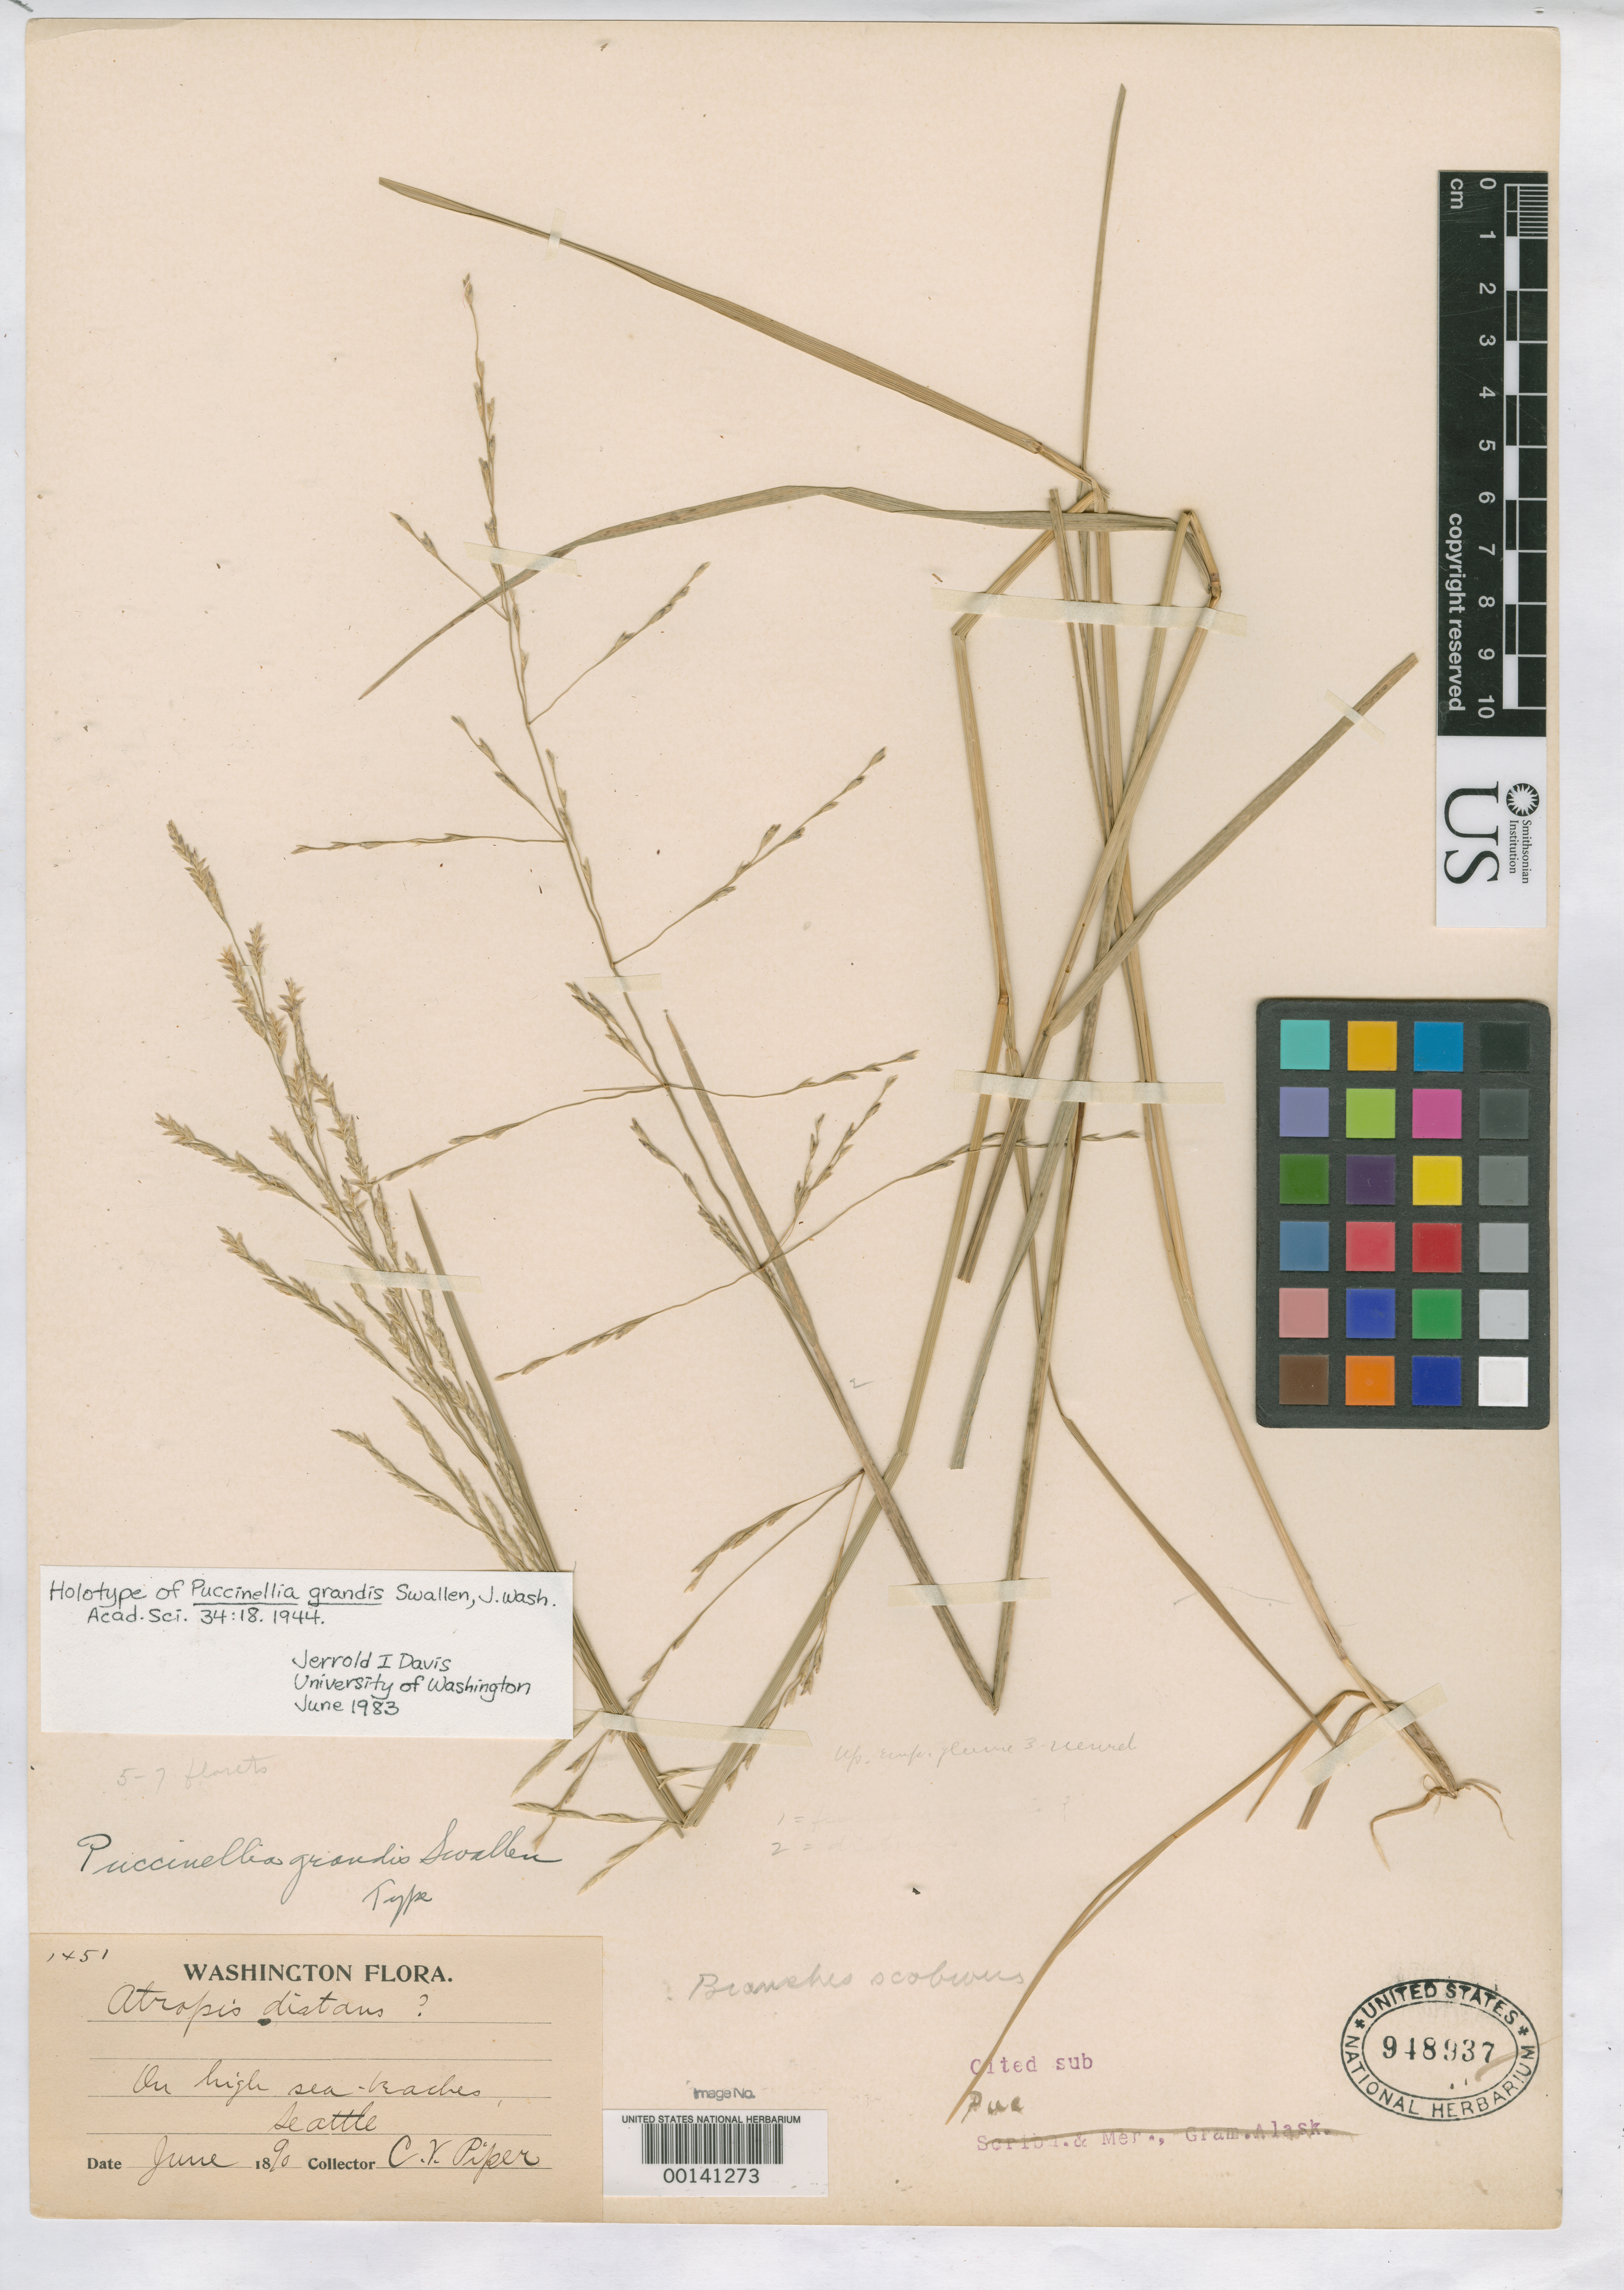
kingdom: Plantae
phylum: Tracheophyta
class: Liliopsida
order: Poales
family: Poaceae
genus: Puccinellia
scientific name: Puccinellia grandis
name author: Swallen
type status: Holotype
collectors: C. V. Piper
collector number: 1451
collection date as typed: Jun 1890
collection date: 1890-06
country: United States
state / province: Washington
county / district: King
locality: Seattle.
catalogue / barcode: US 948937